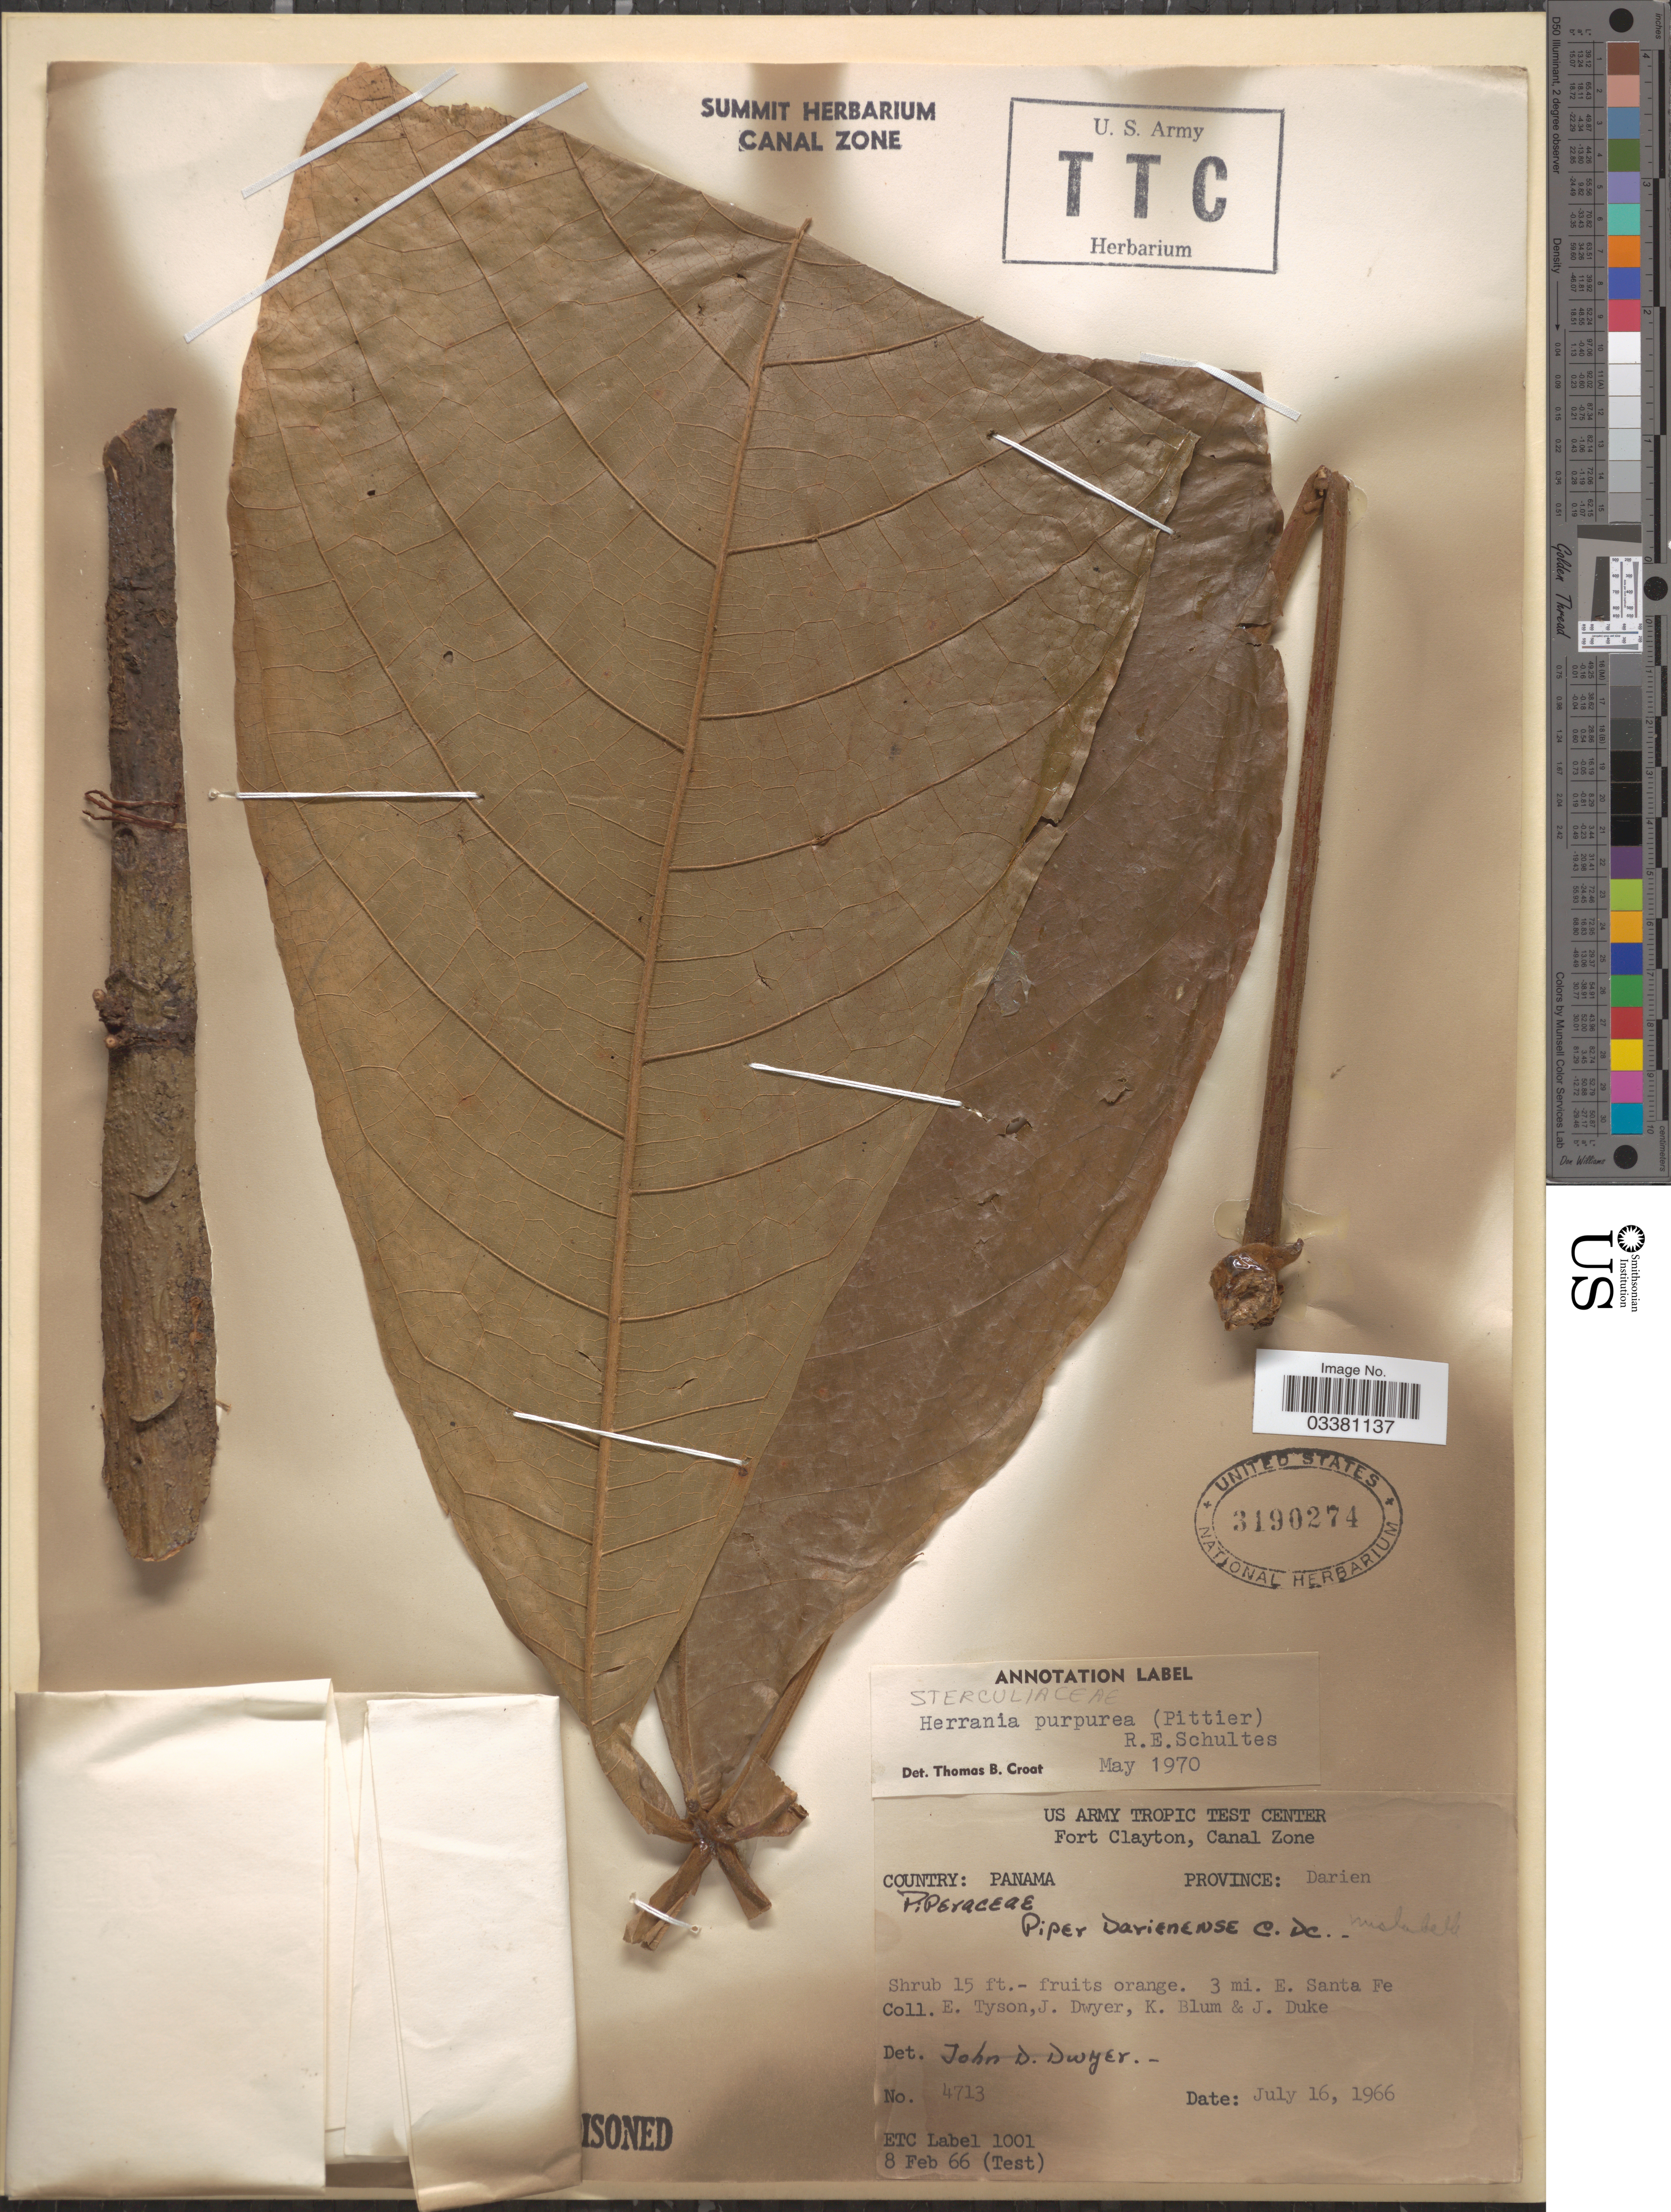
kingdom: Plantae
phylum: Tracheophyta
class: Magnoliopsida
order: Malvales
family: Malvaceae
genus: Theobroma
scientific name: Theobroma purpureum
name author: Pittier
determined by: Dorr, L. J., (BOT), Smithsonian Institution - National Museum of Natural History (UNITED STATES)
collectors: E. Tyson, J. Dwyer, K. Blum & J. Duke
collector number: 4713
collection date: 1966-07-16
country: Panama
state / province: Darién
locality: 3 mi. E. Santa Fe.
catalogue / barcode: US 3190274